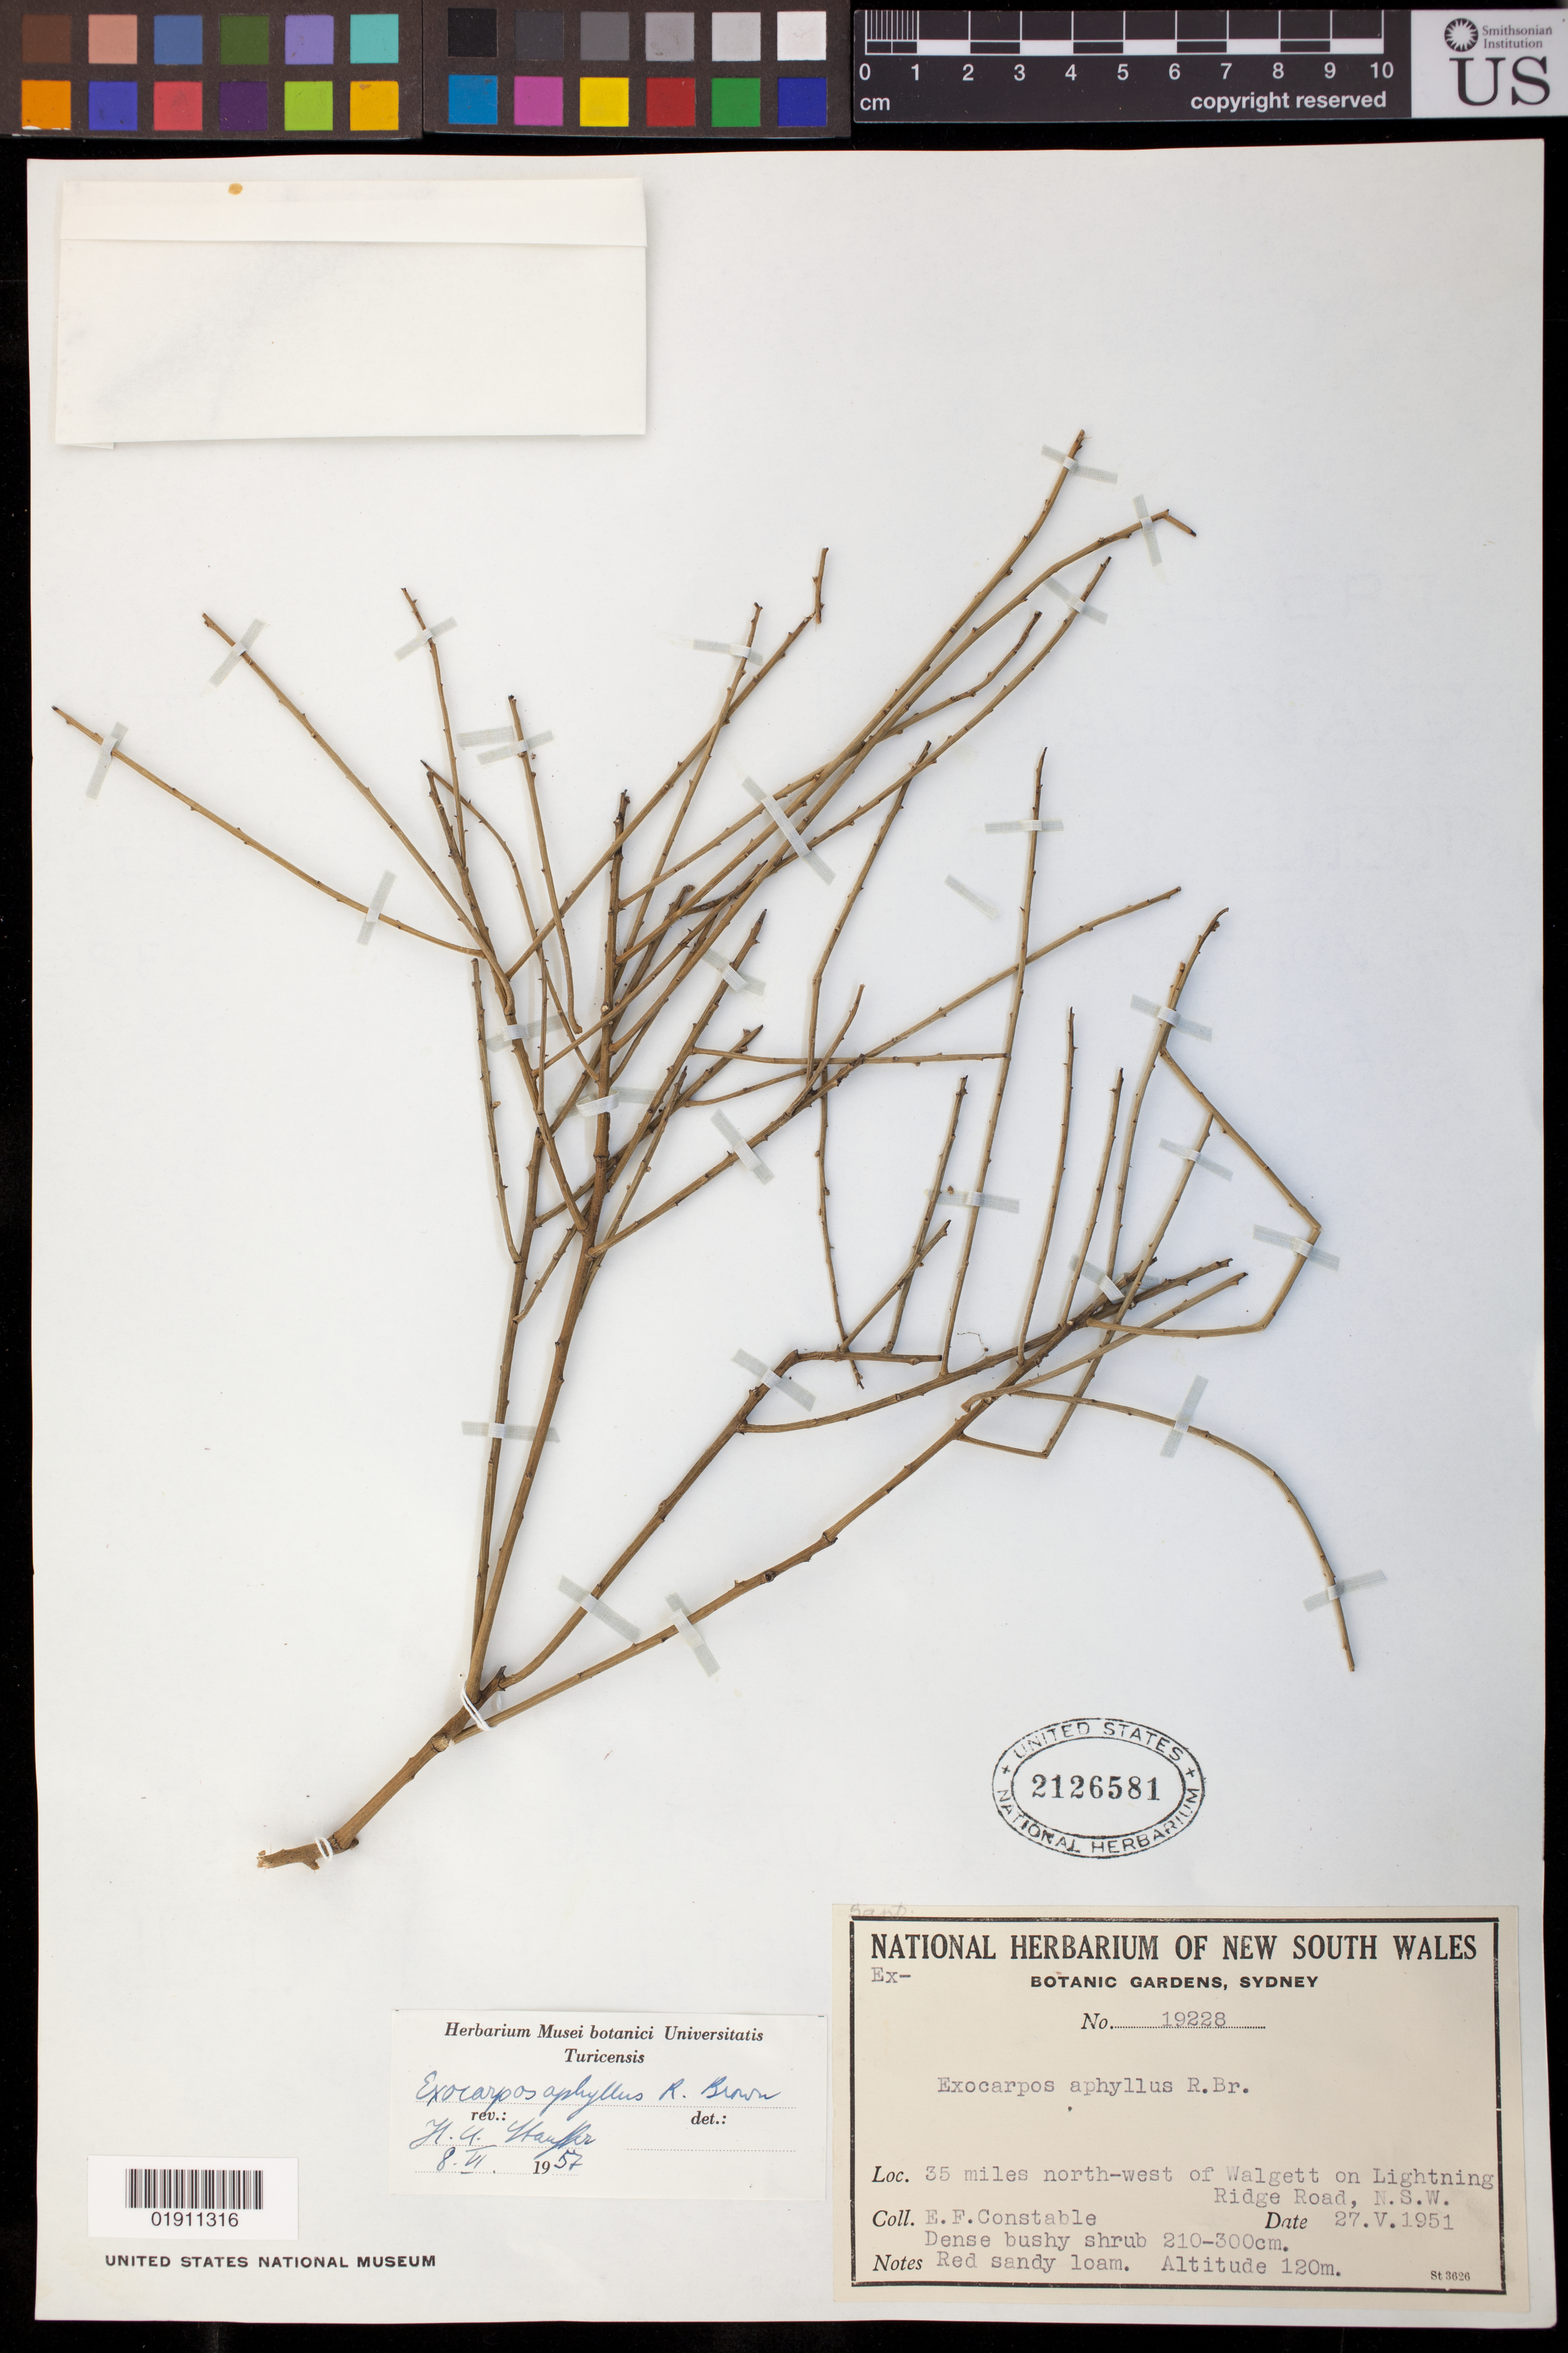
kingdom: Plantae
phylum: Tracheophyta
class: Magnoliopsida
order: Santalales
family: Santalaceae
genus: Exocarpos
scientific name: Exocarpos aphyllus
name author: R. Br.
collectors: E. F. Constable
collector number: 19228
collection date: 1951-05-27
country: Australia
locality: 35 miles north-west of Walgett on Lightning Rid Road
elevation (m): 120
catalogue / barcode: US 2126581